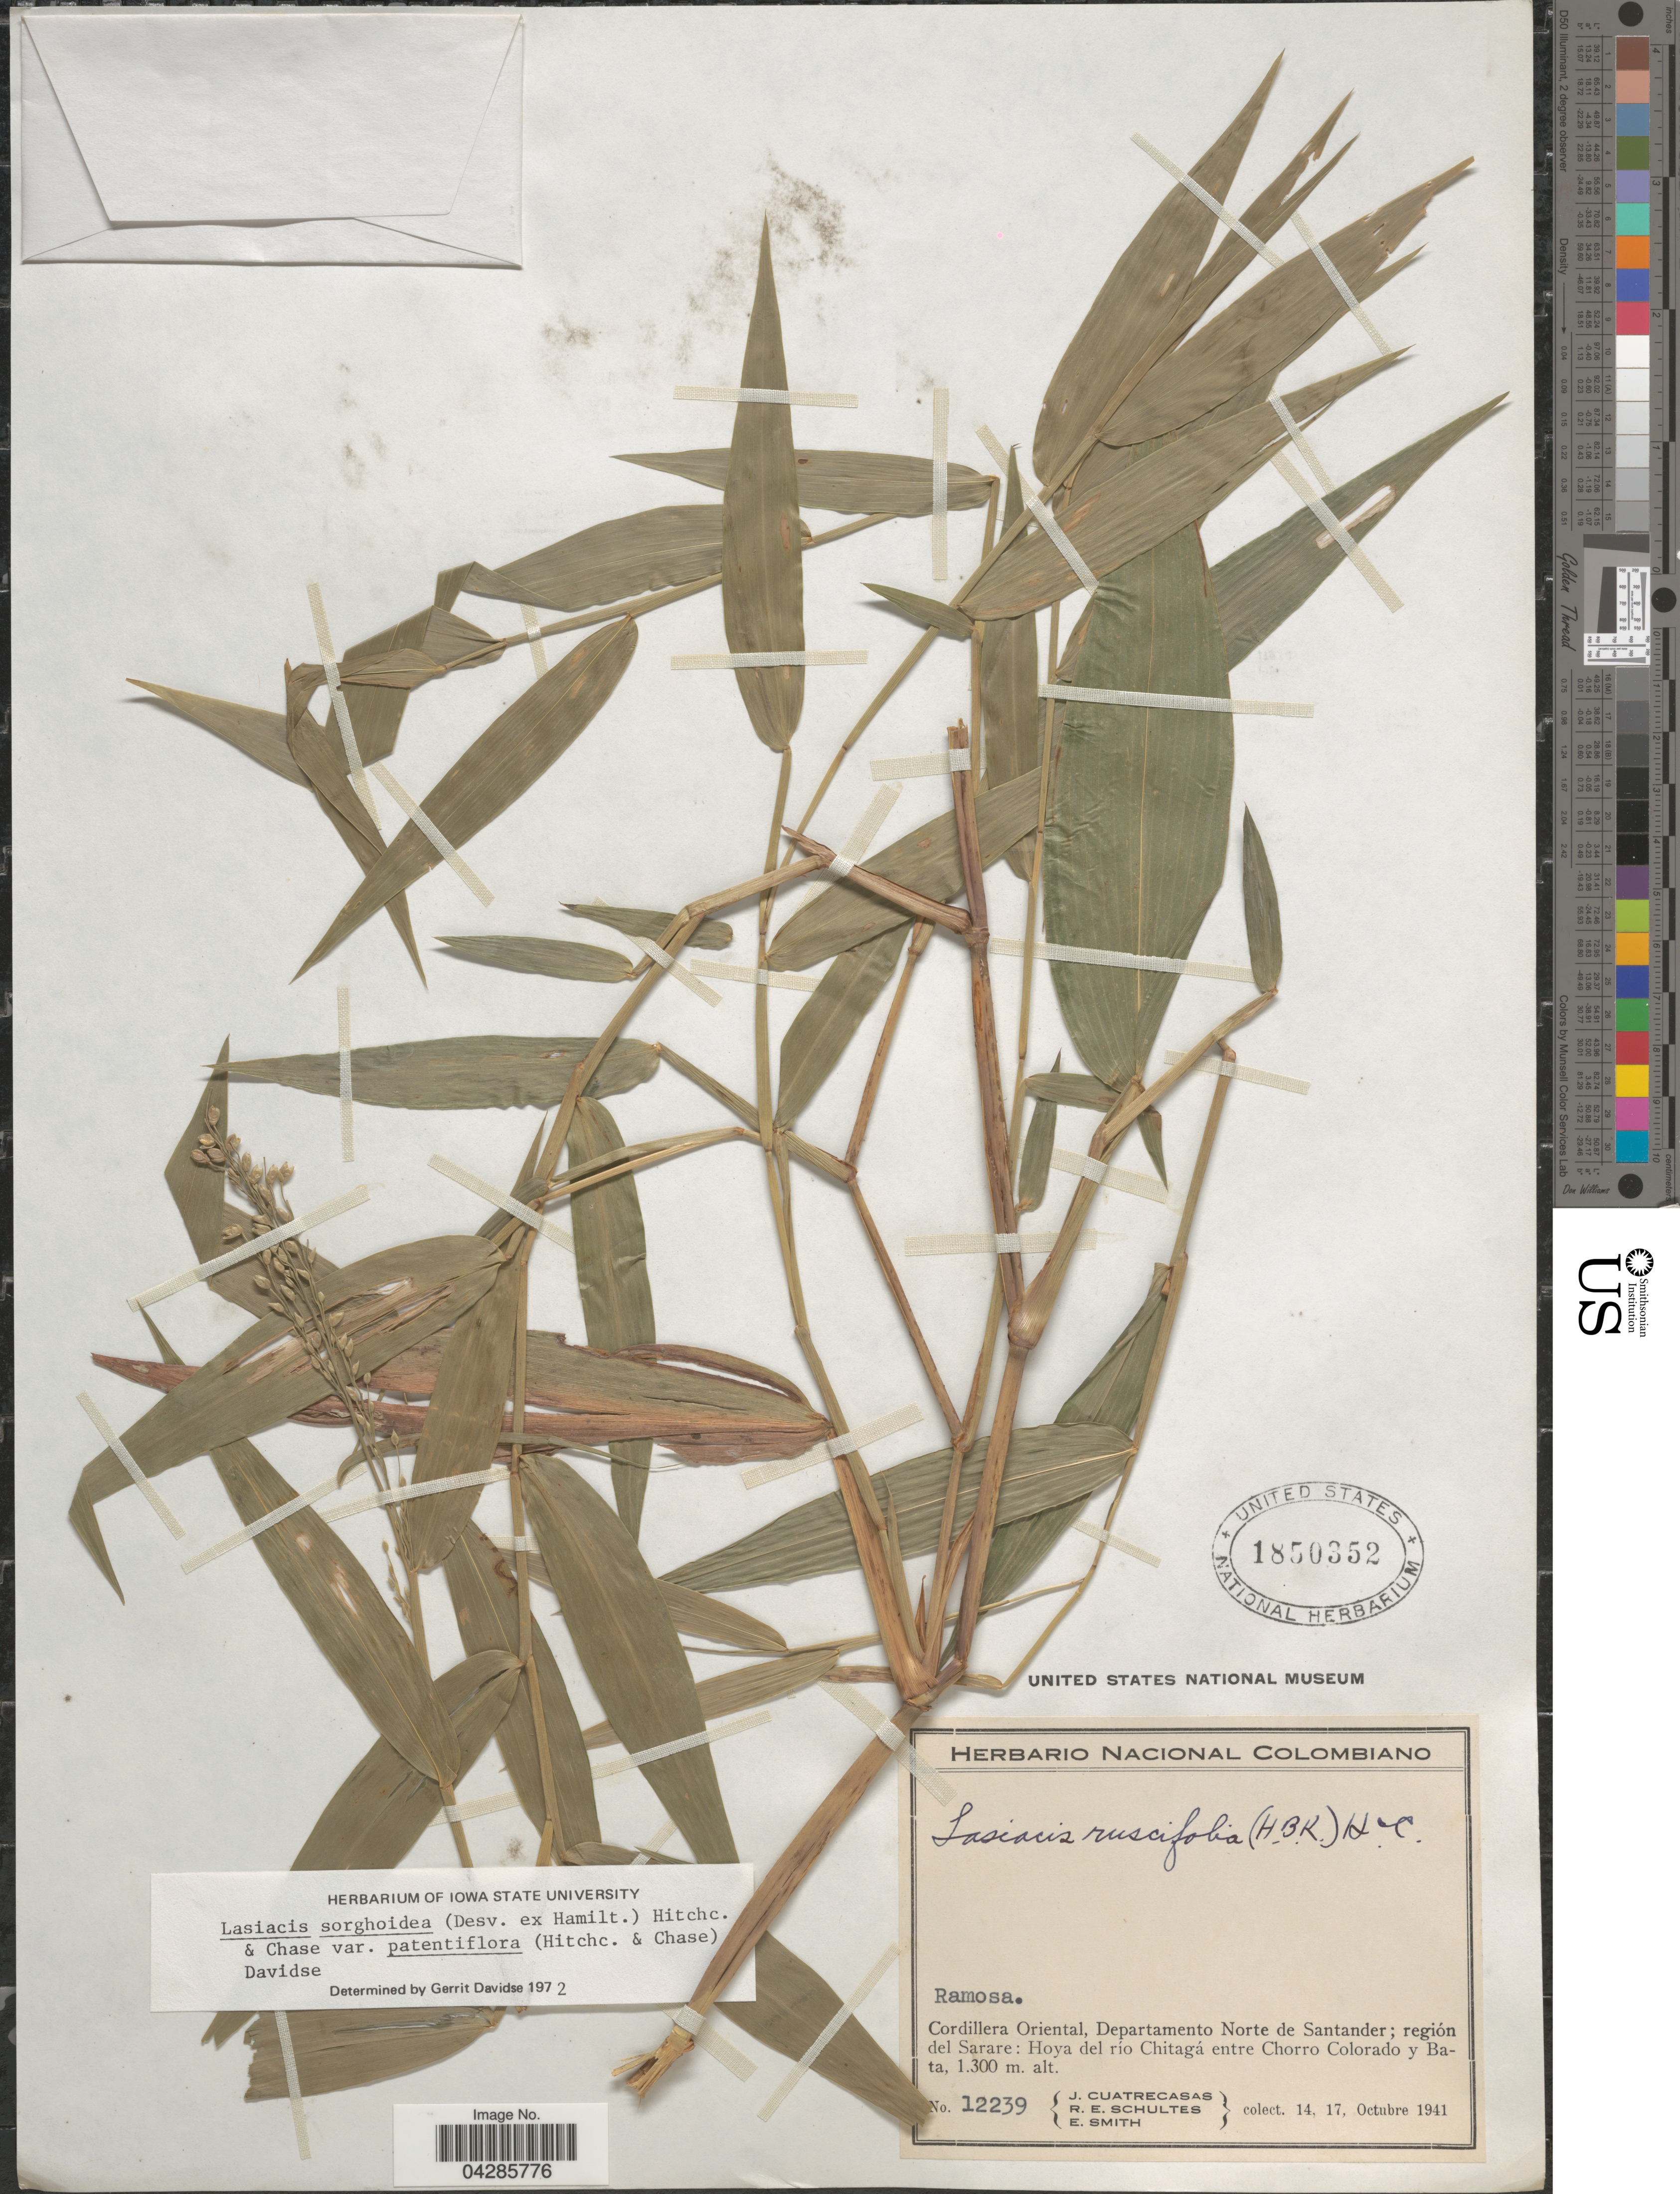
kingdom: Plantae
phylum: Tracheophyta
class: Liliopsida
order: Poales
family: Poaceae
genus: Lasiacis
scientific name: Lasiacis sorghoidea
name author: (Desv. ex Ham.) Hitchc. & Chase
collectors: J. Cuatrecasas, R. E. Schultes & E. Smith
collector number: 12239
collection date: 1941-10-14/1941-10-17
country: Colombia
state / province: Norte de Santander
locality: Ramosa. Cordillera Oriental, Departamento Norte de Santander; región del Sarare: Hoya del río Chitagá entre Chorro Colorado y Bata.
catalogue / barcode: US 1850352